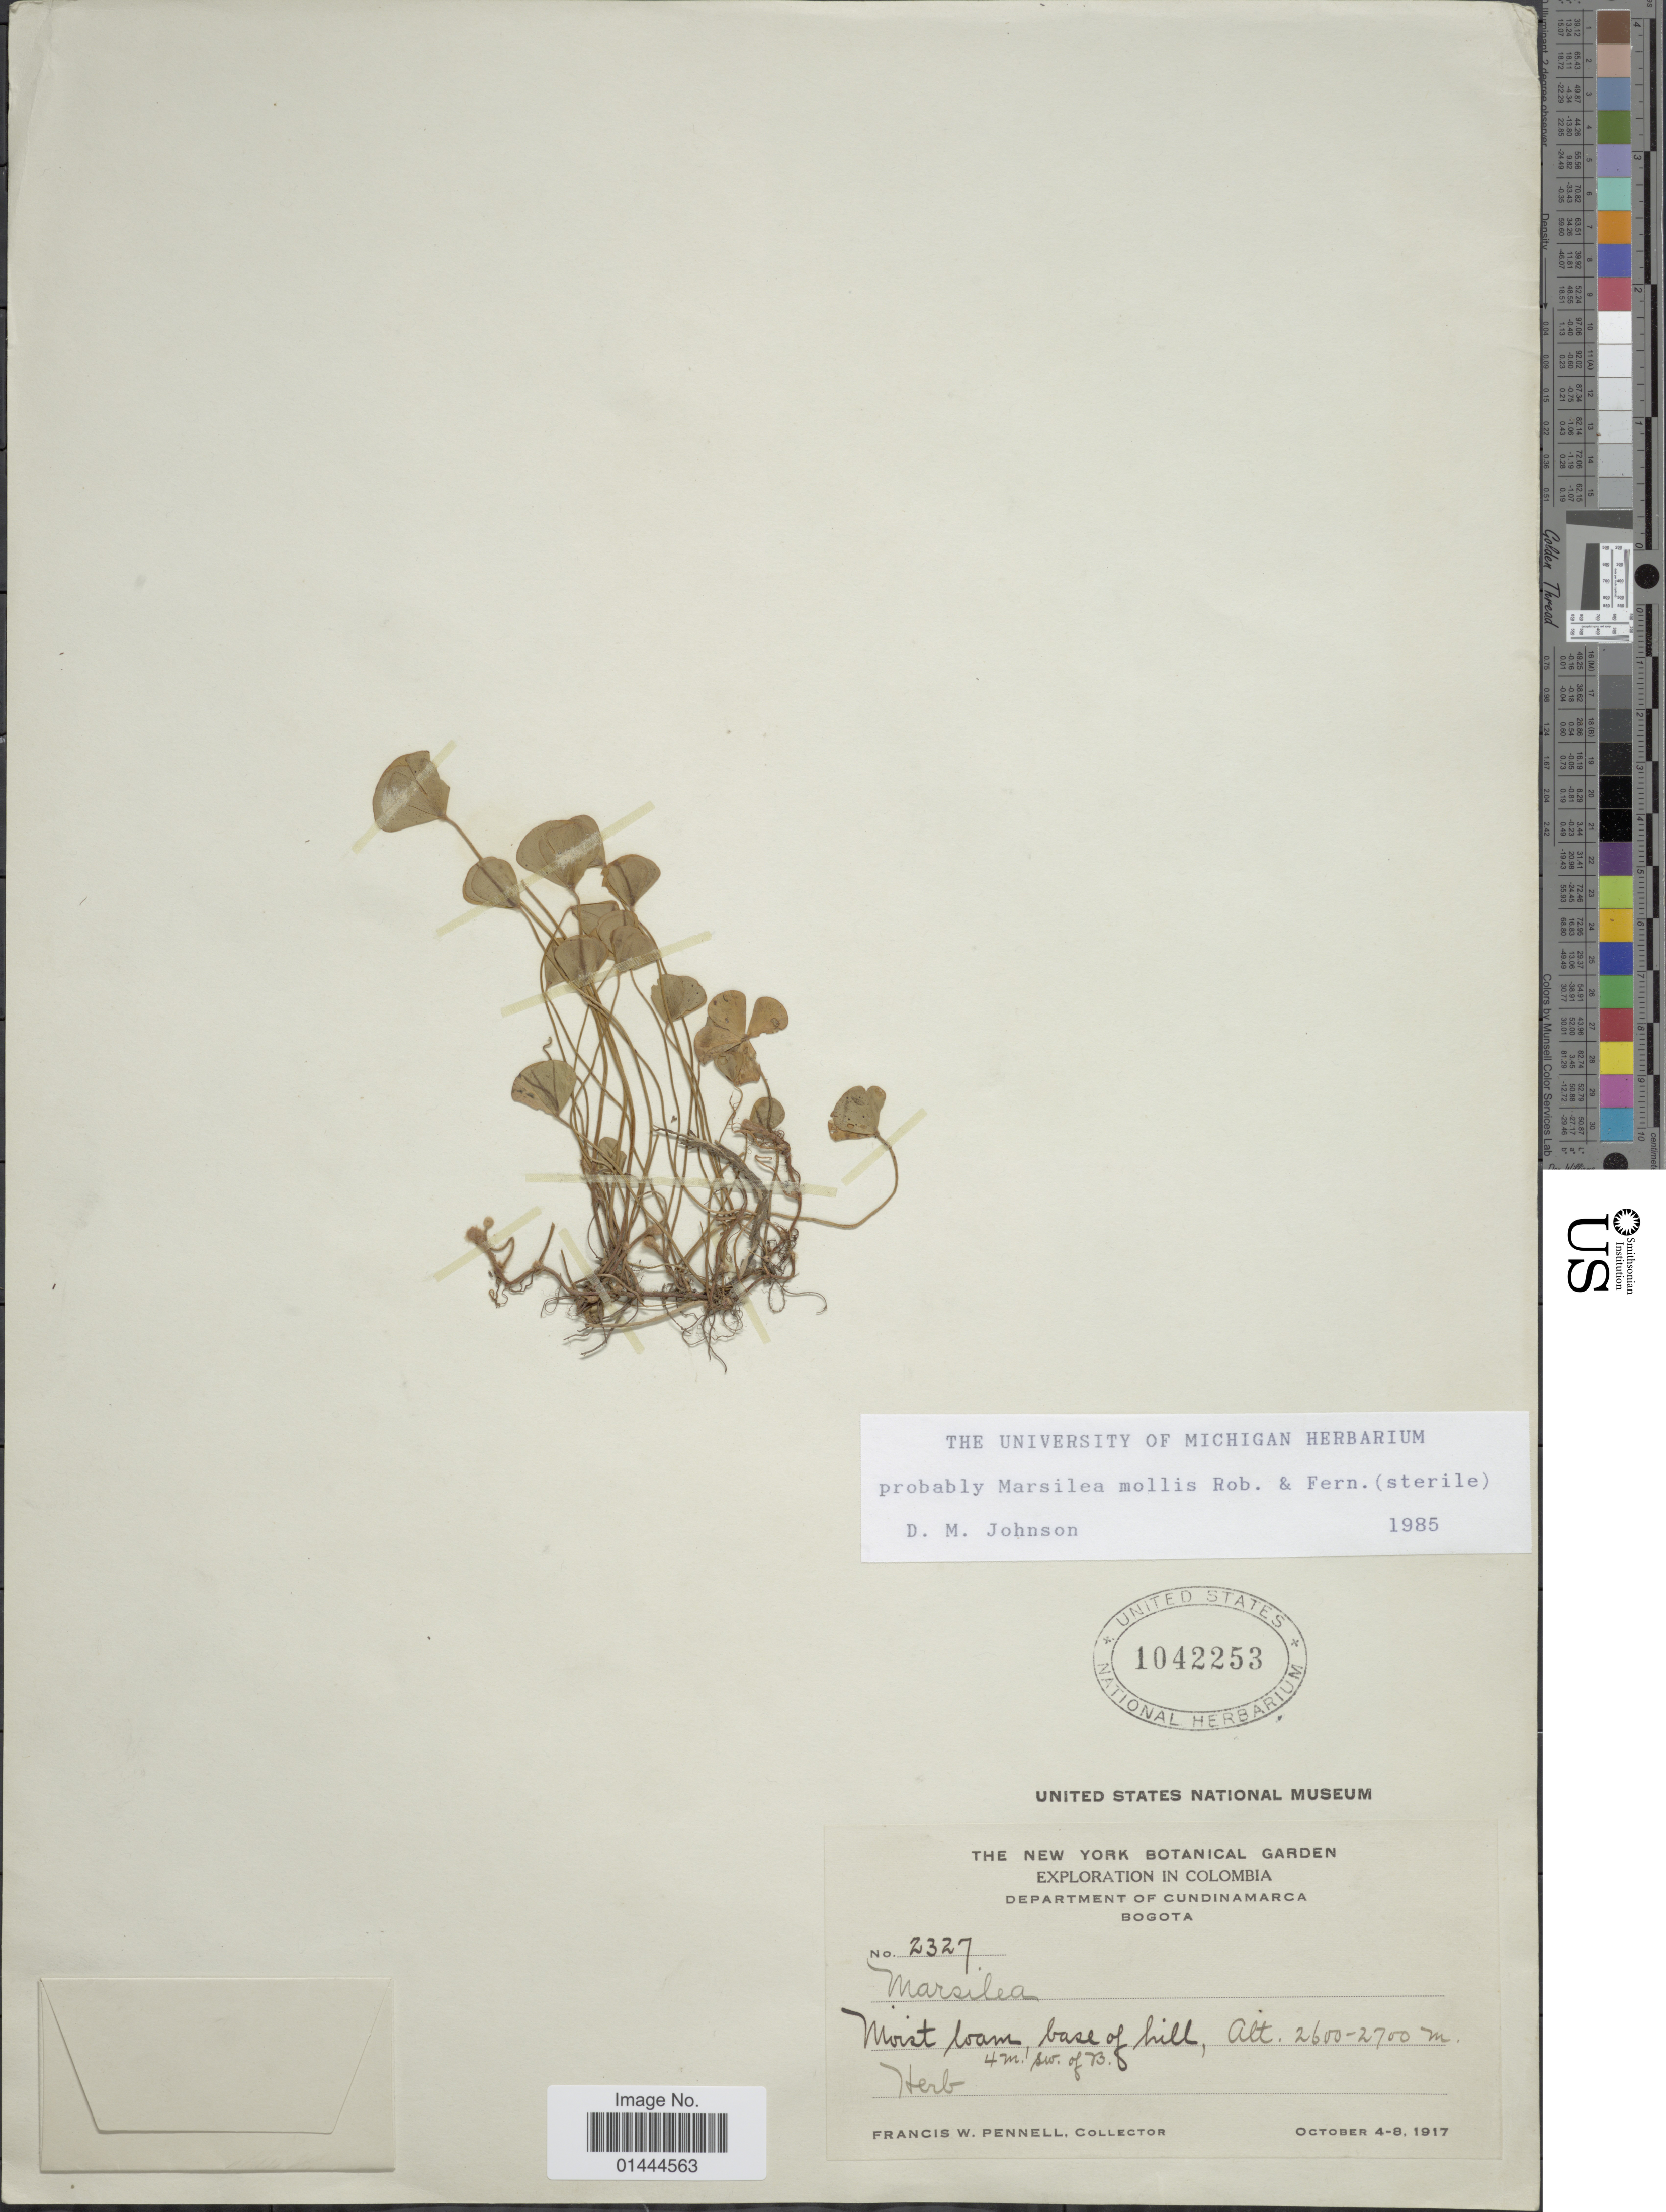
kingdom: Plantae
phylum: Tracheophyta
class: Polypodiopsida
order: Salviniales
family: Marsileaceae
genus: Marsilea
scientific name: Marsilea mollis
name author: B.L. Rob. & Fernald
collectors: F. W. Pennell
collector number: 2327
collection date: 1917-10-04/1917-10-08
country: Colombia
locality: Department of Cundinamarca, Bogota, 4 m SW of B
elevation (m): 2600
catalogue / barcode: US 1042253